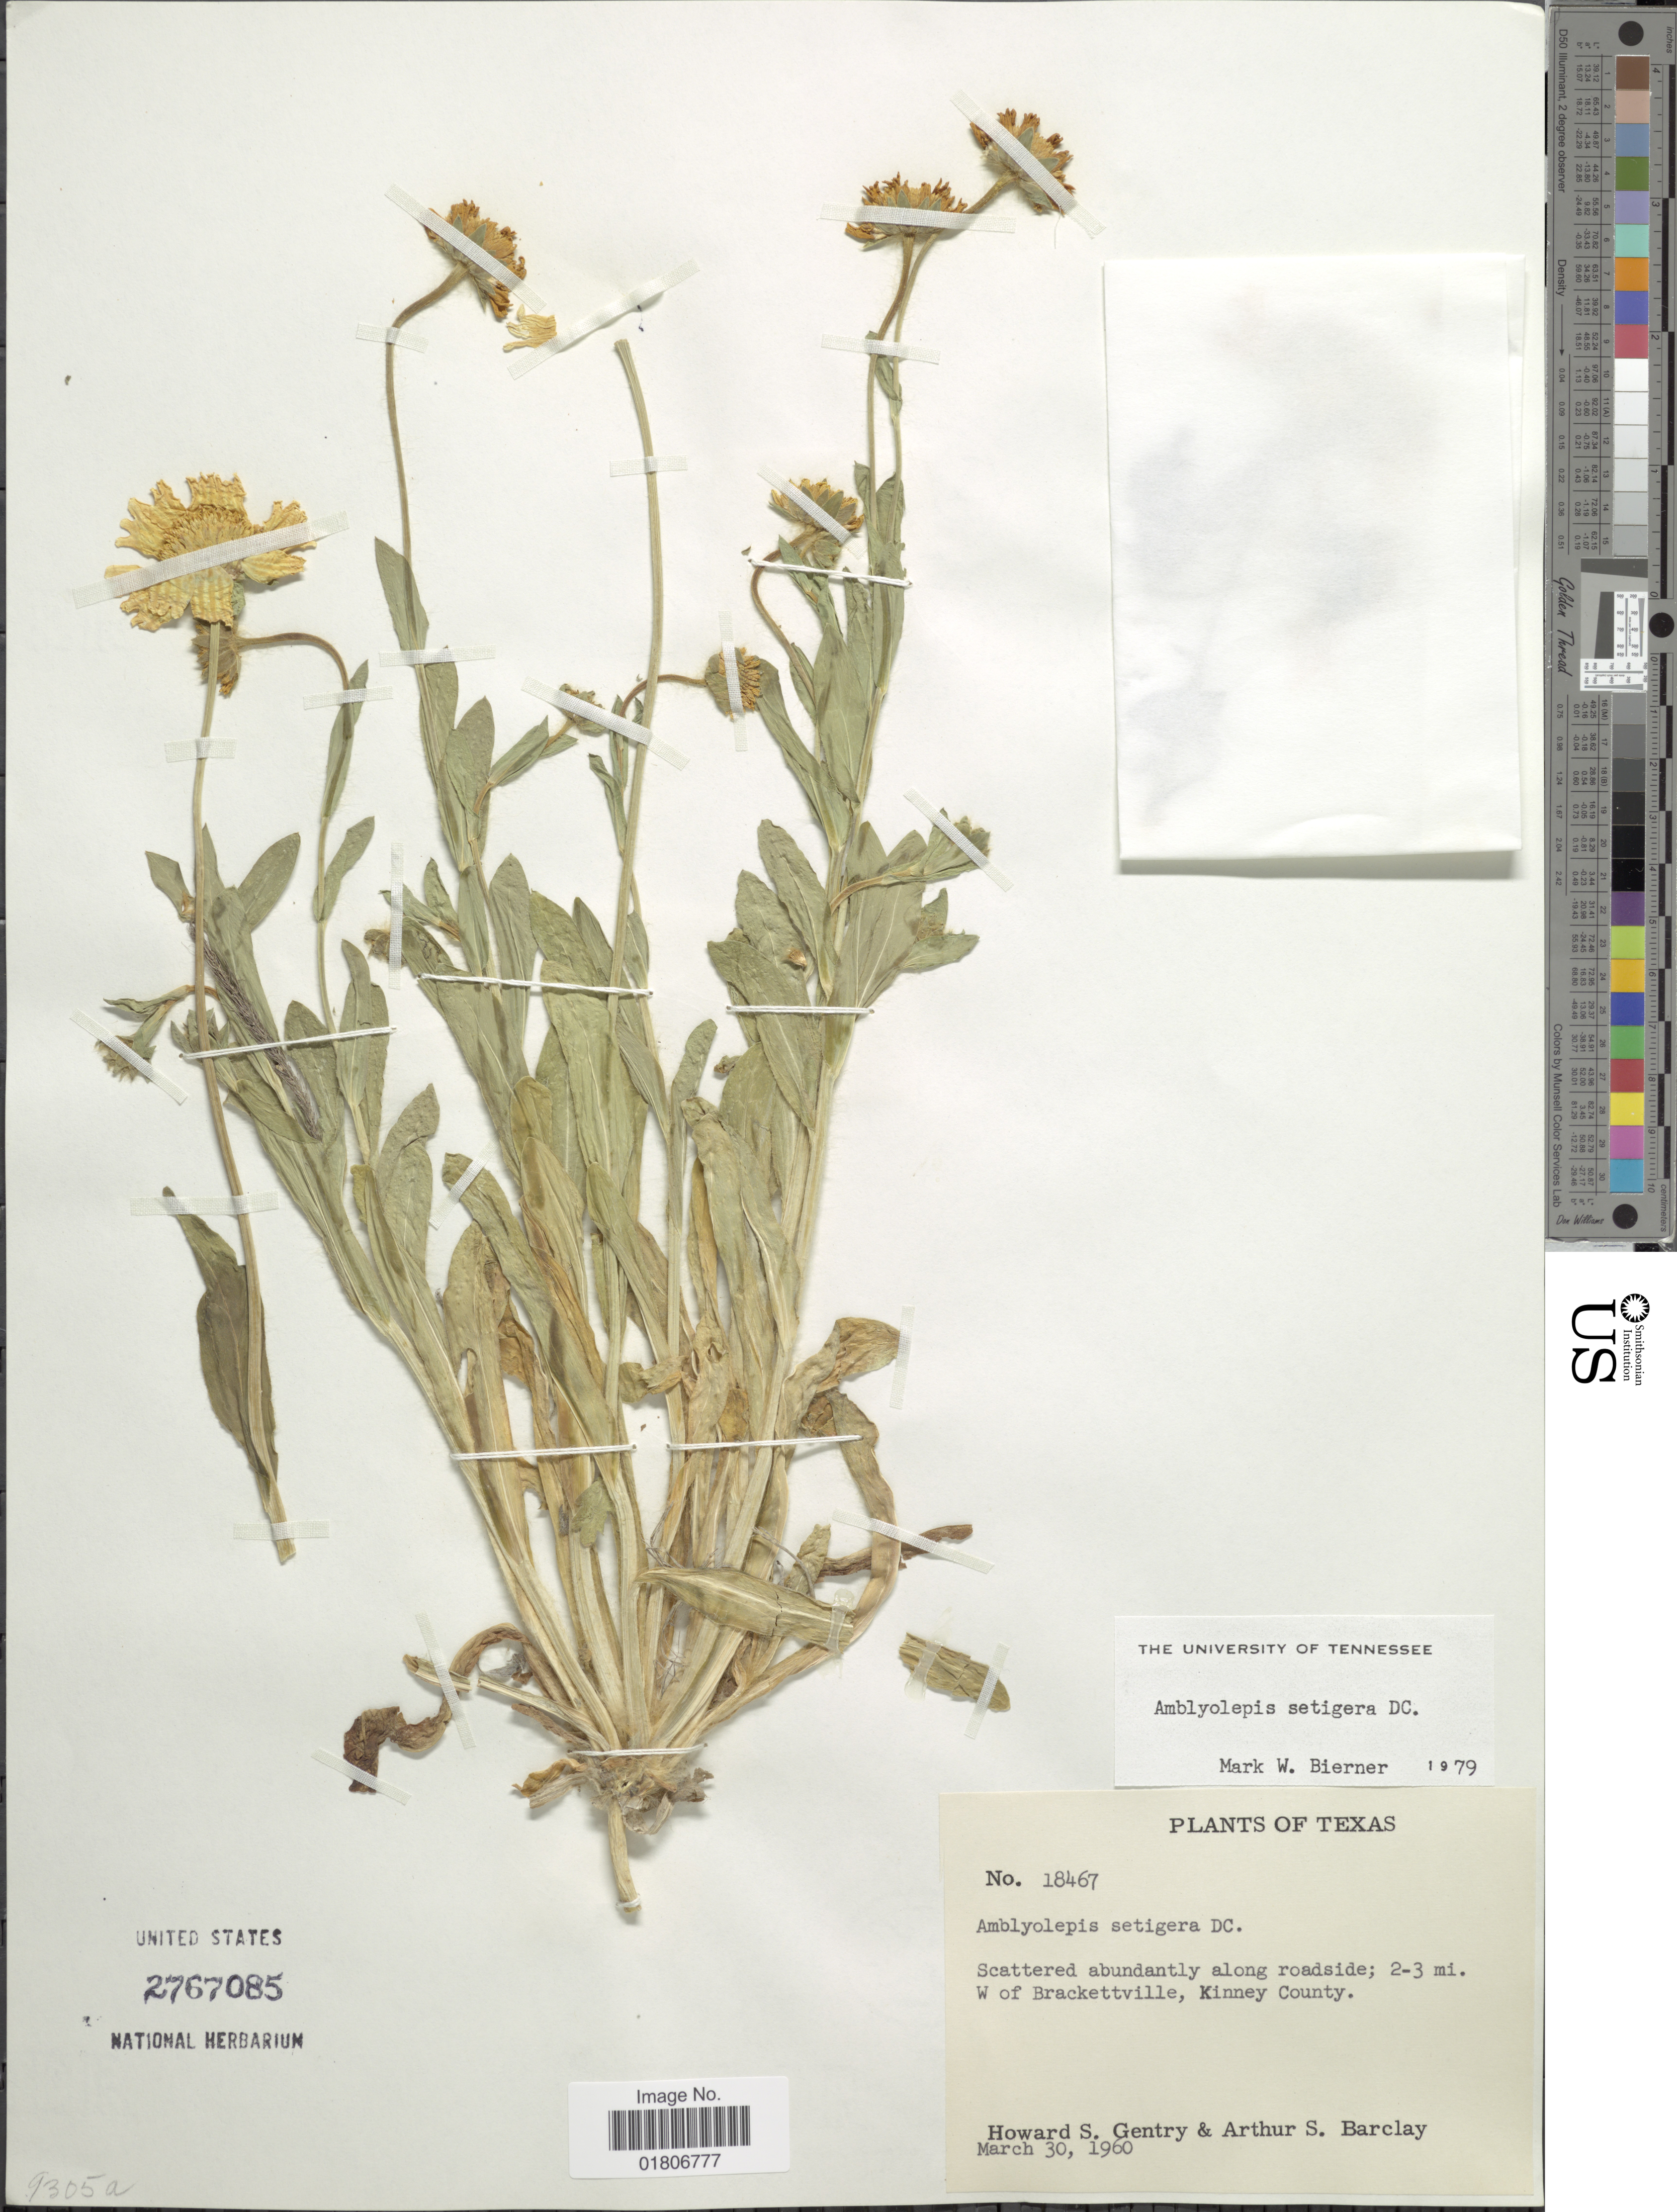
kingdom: Plantae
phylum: Tracheophyta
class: Magnoliopsida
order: Asterales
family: Asteraceae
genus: Amblyolepis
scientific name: Amblyolepis setigera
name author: DC.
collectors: H. S. Gentry & A. S. Barclay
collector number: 18467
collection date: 1960-03-30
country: United States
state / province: Texas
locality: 2-3 mi. W of Brackettville, Kinney County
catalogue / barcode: US 2767085